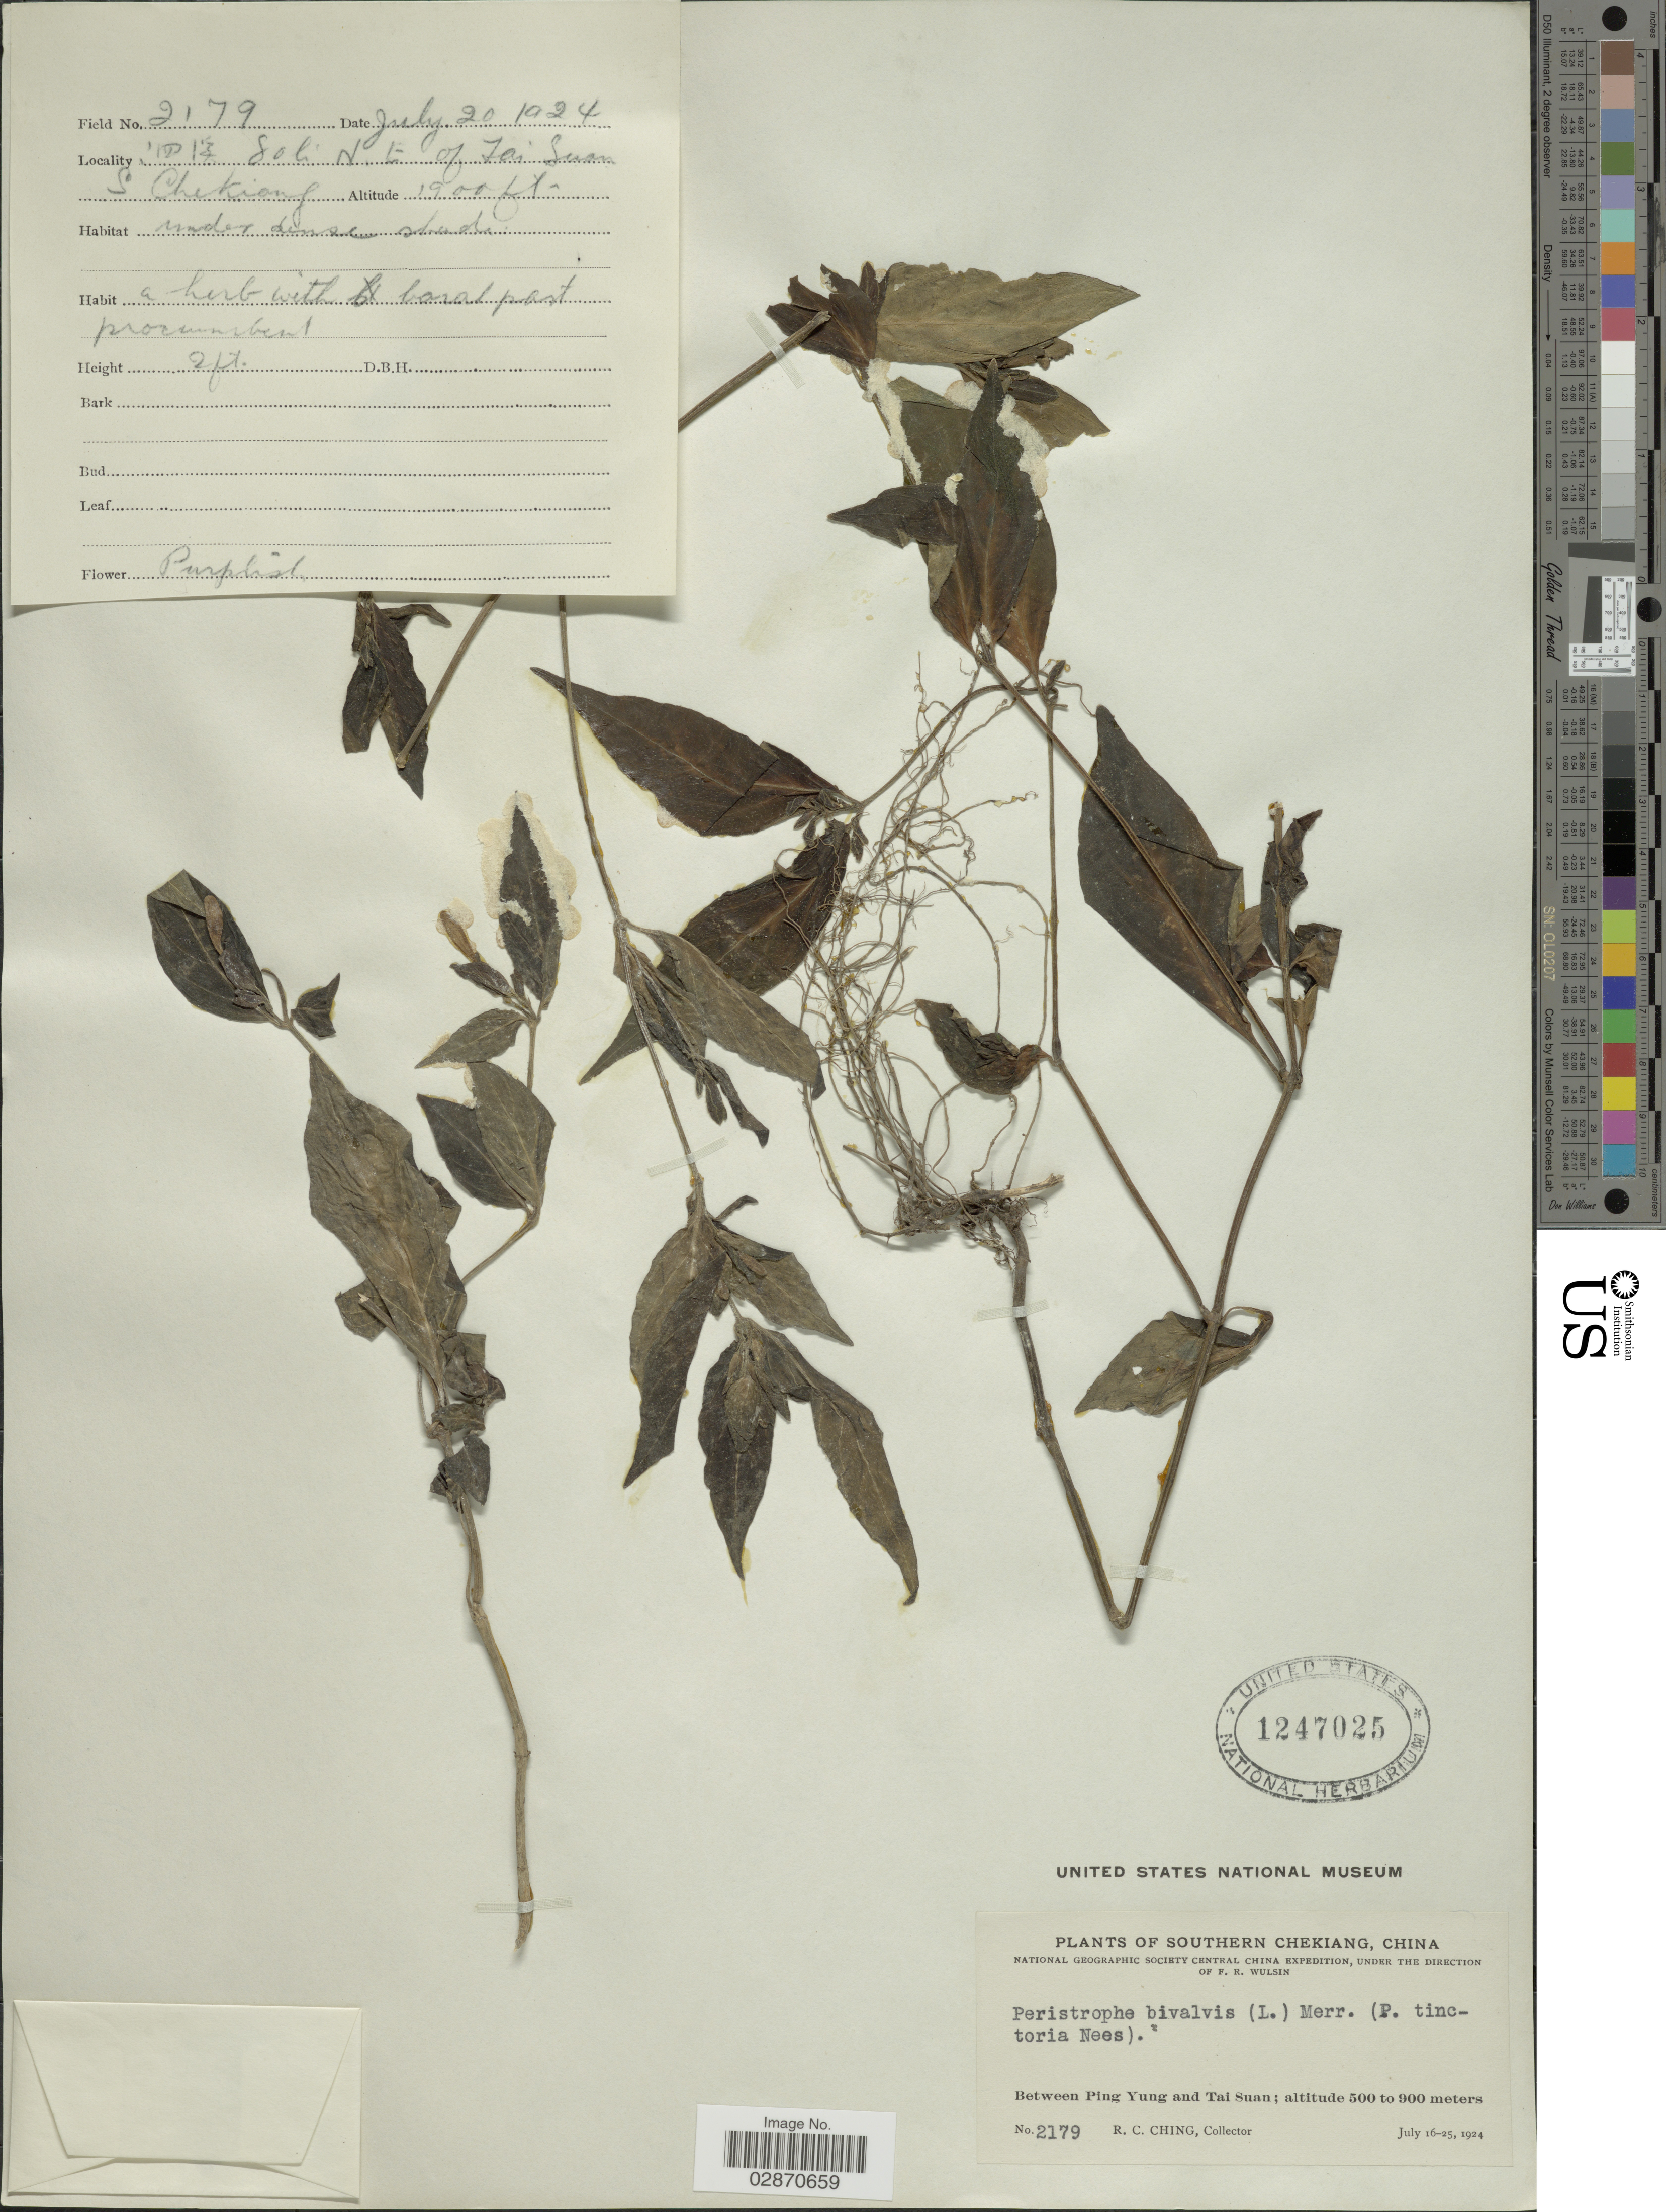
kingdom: Plantae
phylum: Tracheophyta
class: Magnoliopsida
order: Lamiales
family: Acanthaceae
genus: Peristrophe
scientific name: Peristrophe bivalvis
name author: (L.) Merr.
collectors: R. C. Ching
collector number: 2179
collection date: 1924-07-20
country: China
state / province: Zhejiang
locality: Southern Chekiang. Between Ping Yung and Tai Suan. 80 km N.E. of Tai Suan.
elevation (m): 579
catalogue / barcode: US 1247025